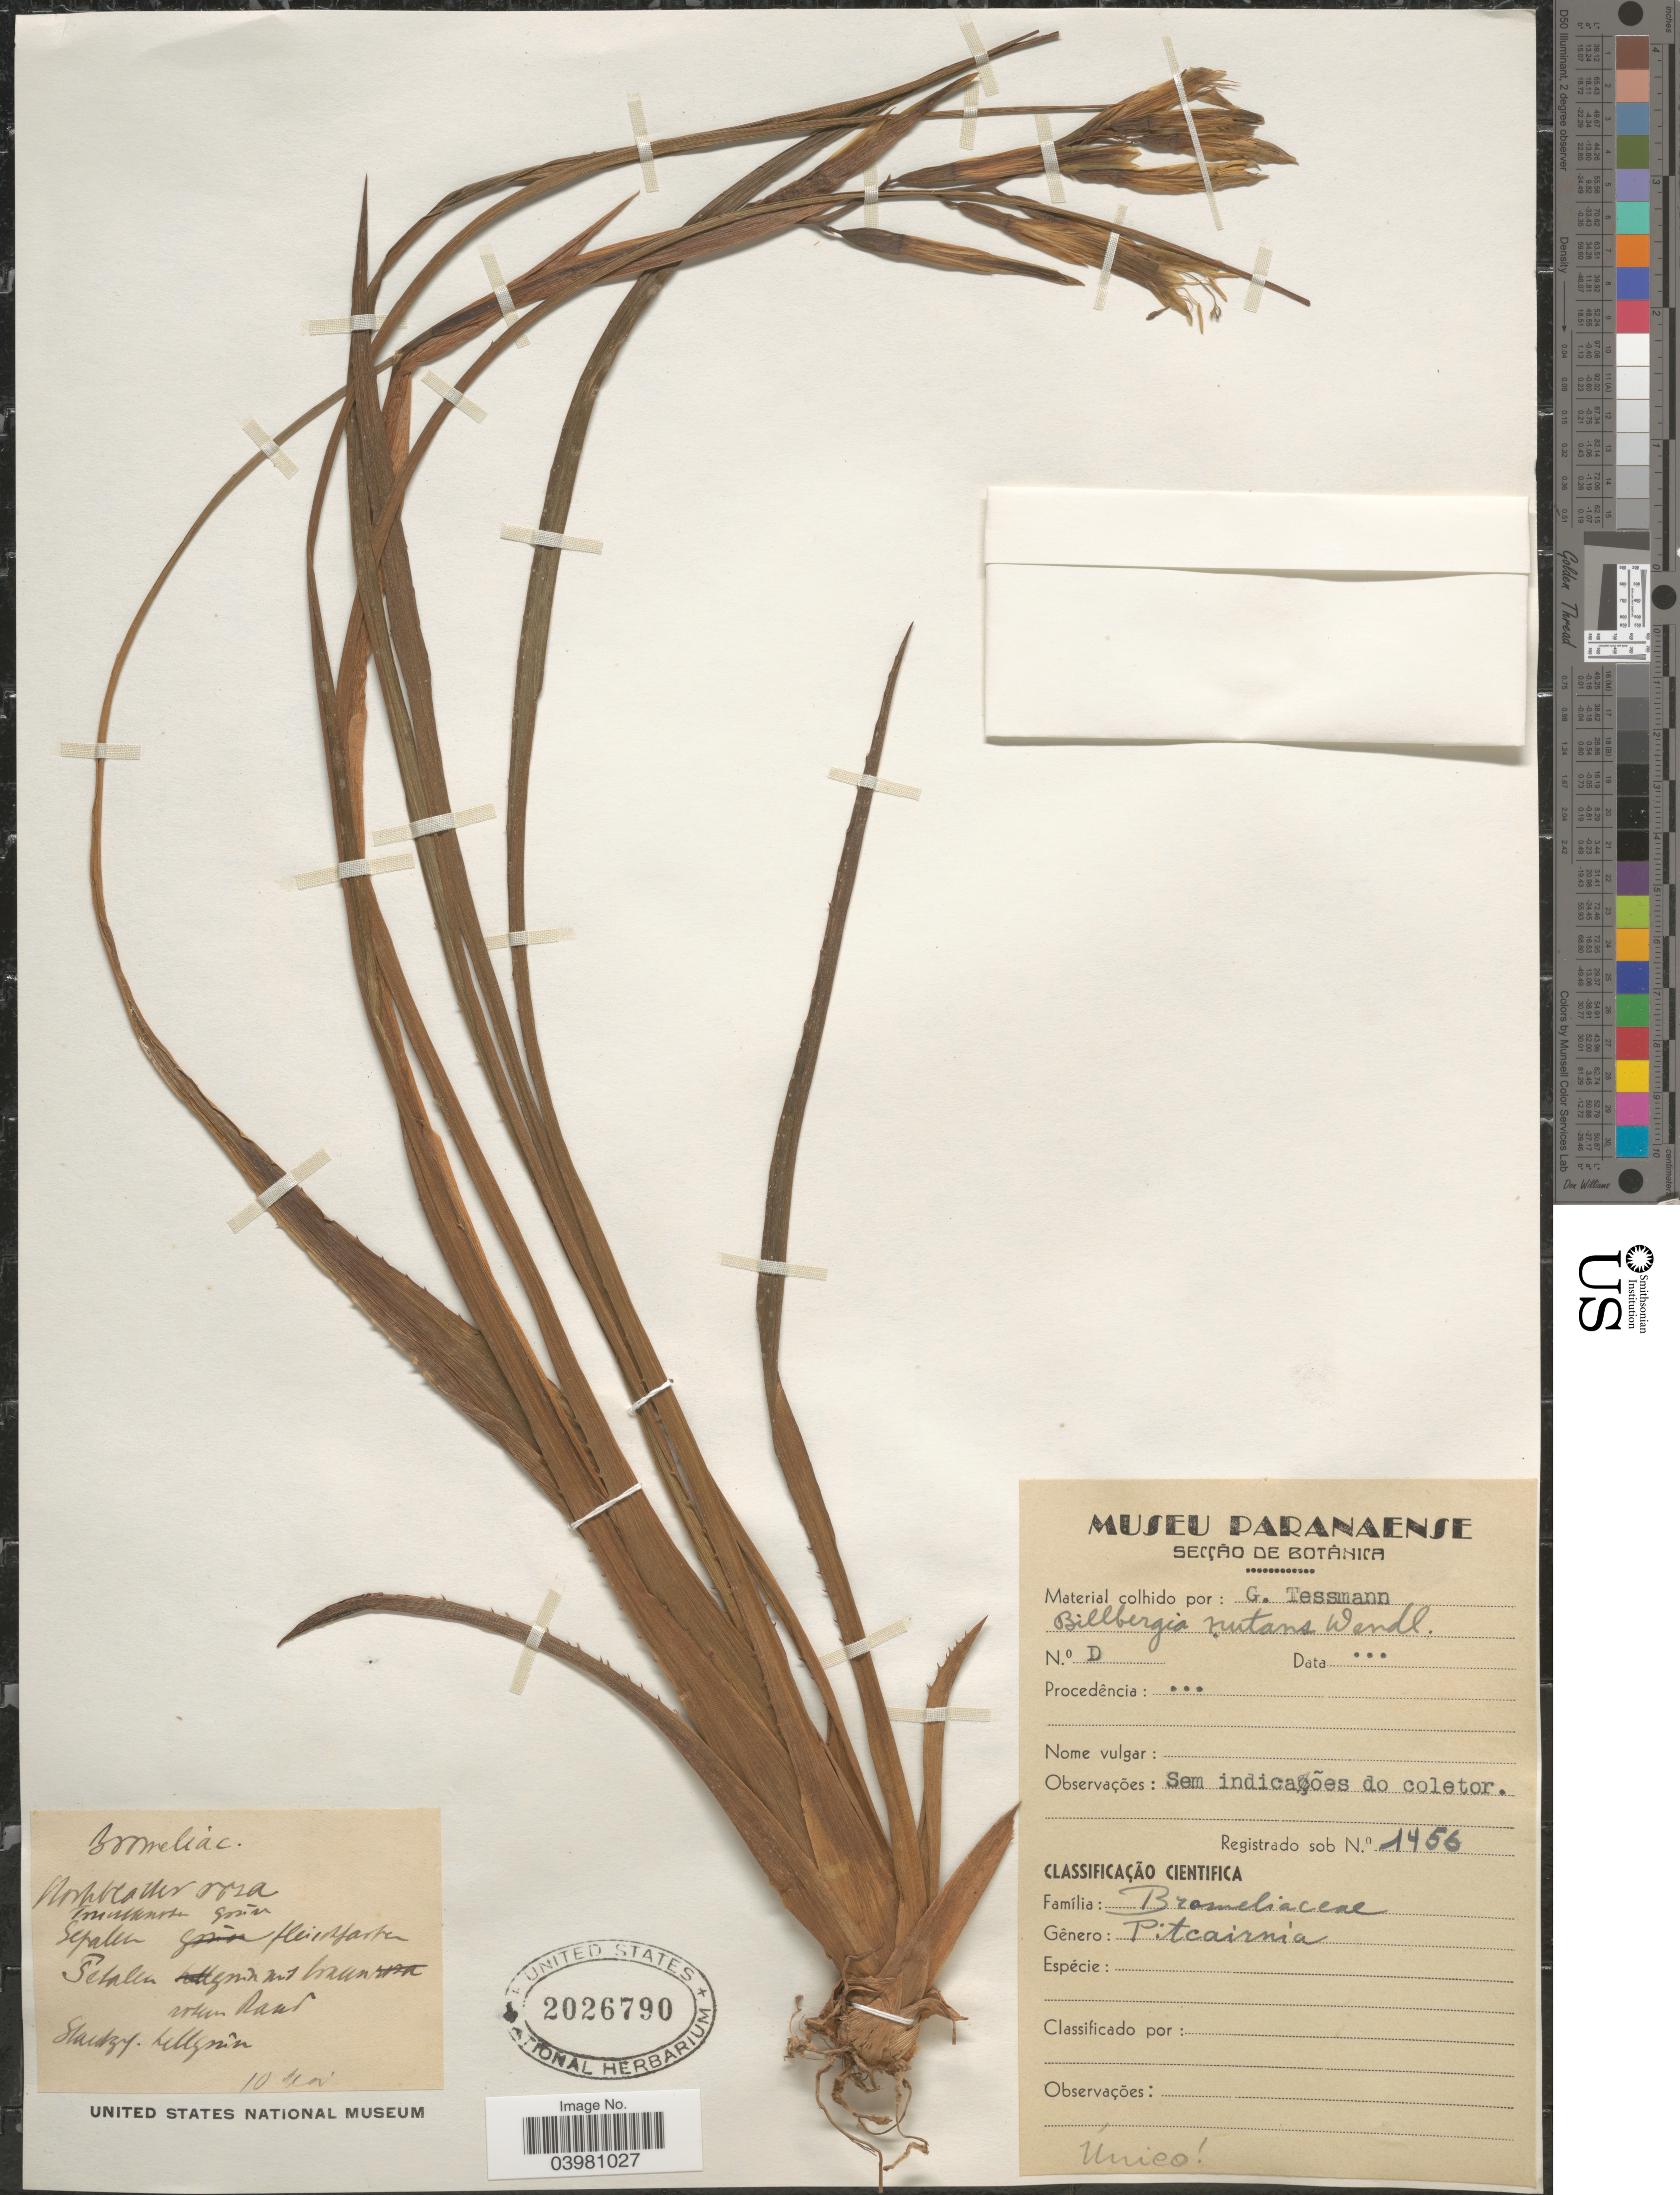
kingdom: Plantae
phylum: Tracheophyta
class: Liliopsida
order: Poales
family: Bromeliaceae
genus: Billbergia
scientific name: Billbergia nutans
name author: H. Wendl. ex Regel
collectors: G. Tessmann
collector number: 1456*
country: Paraguay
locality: Tetalen and lonun rokun Rand. [interpreted] [unsure placement]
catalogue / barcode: US 2026790